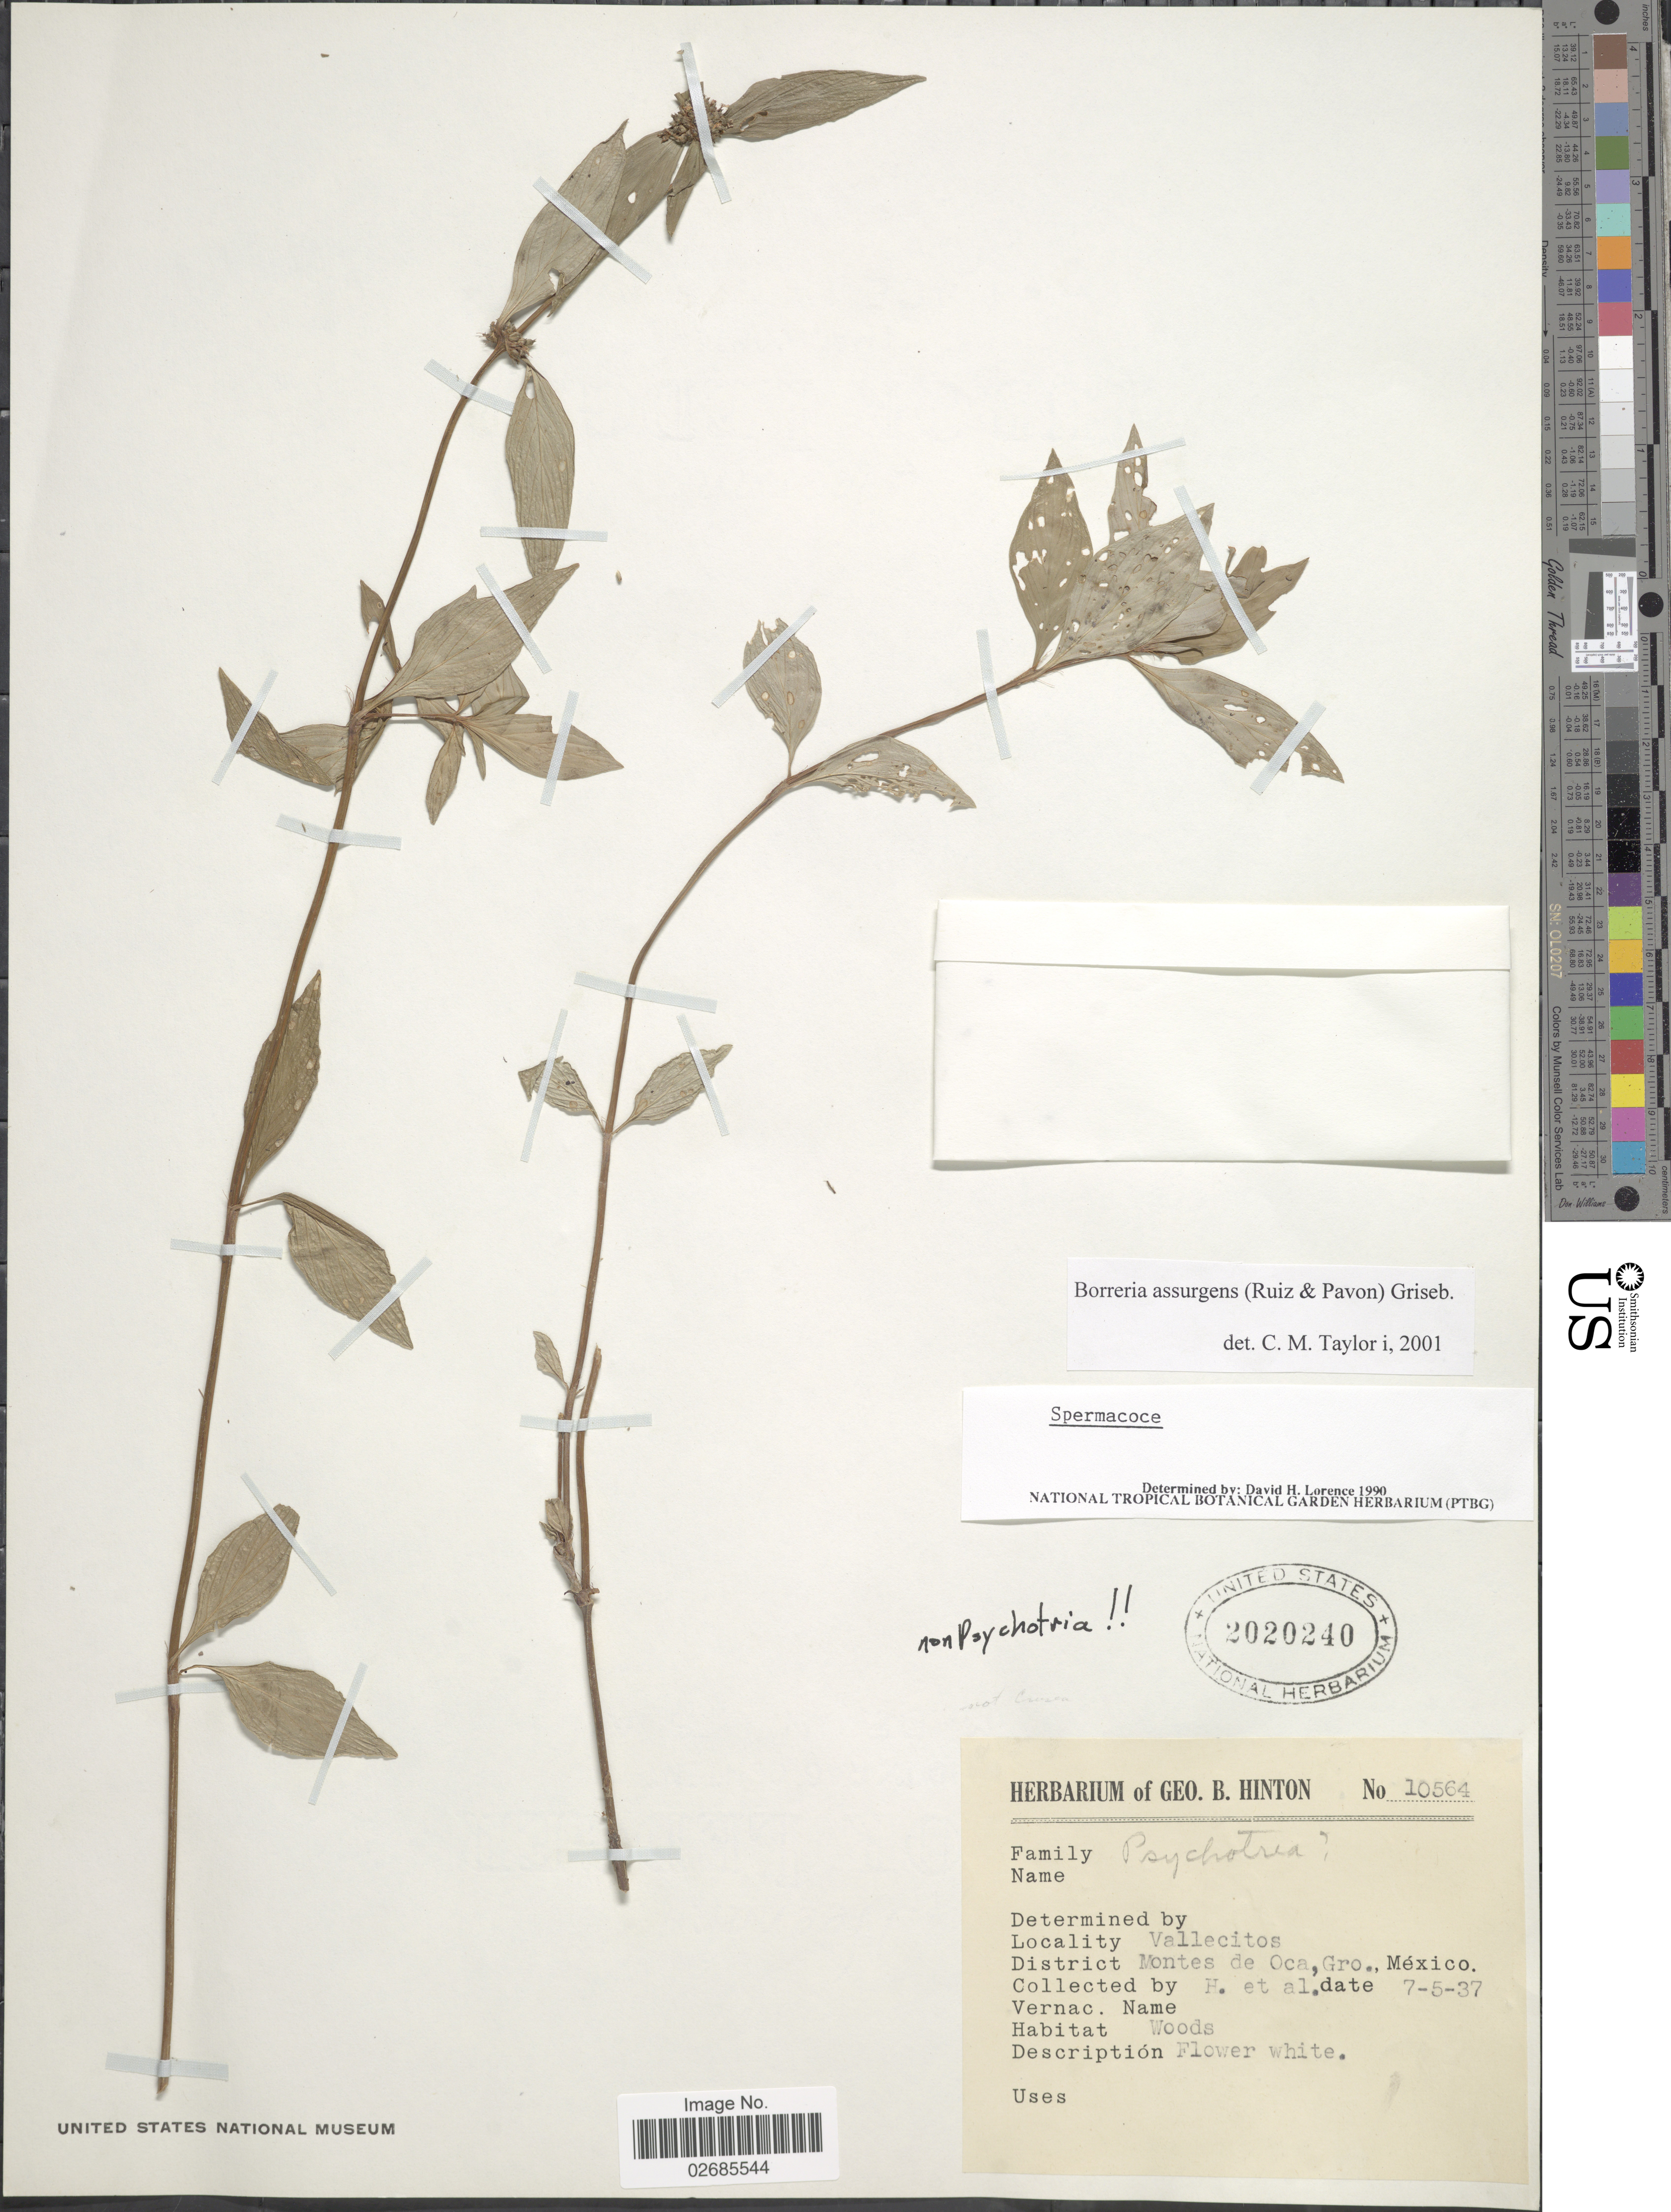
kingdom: Plantae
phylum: Tracheophyta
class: Magnoliopsida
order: Gentianales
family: Rubiaceae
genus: Borreria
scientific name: Borreria assurgens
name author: (Ruiz & Pav.) Griseb.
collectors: G. B. Hinton & et al.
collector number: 10564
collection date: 1937-07-05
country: Mexico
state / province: Guerrero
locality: Vallecitos, Montes de Oca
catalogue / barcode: US 2020240